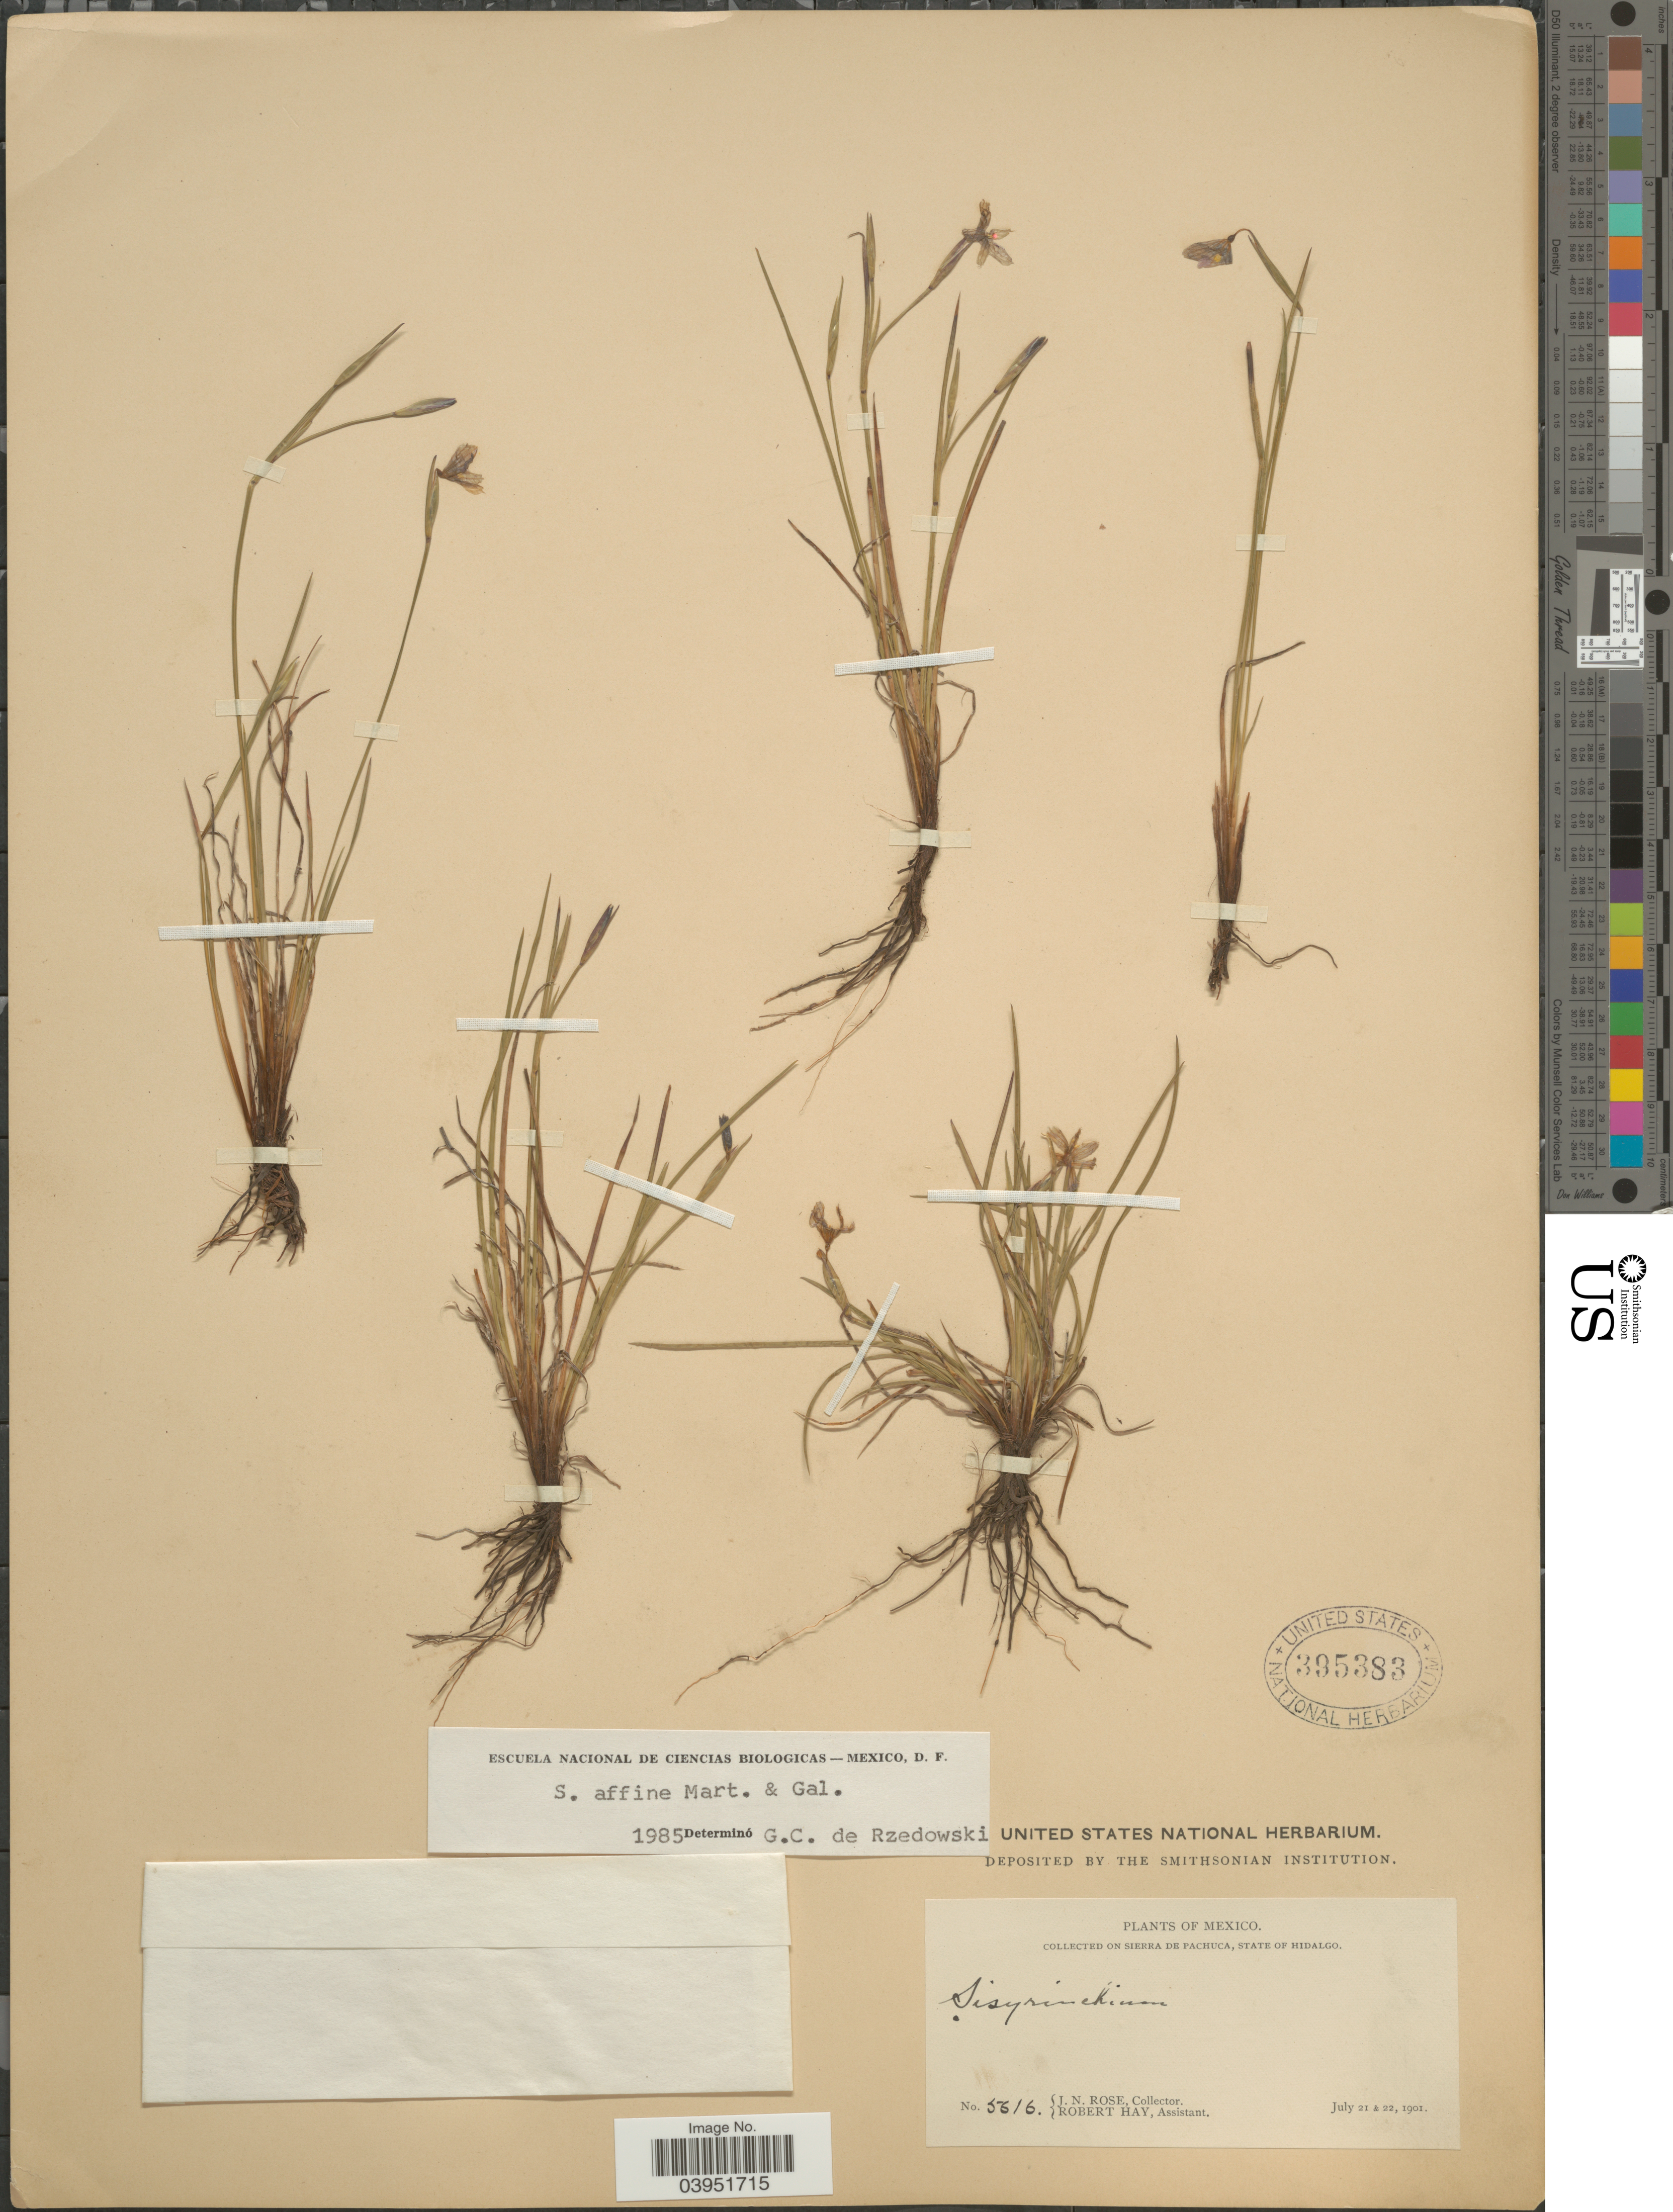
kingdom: Plantae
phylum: Tracheophyta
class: Liliopsida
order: Asparagales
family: Iridaceae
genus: Sisyrinchium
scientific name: Sisyrinchium affine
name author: M. Martens & Galeotti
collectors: J. N. Rose & R. Hay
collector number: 5616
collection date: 1901-07-21/1901-07-22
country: Mexico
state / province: Hidalgo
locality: On Sierra de Pachuca.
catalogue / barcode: US 395383